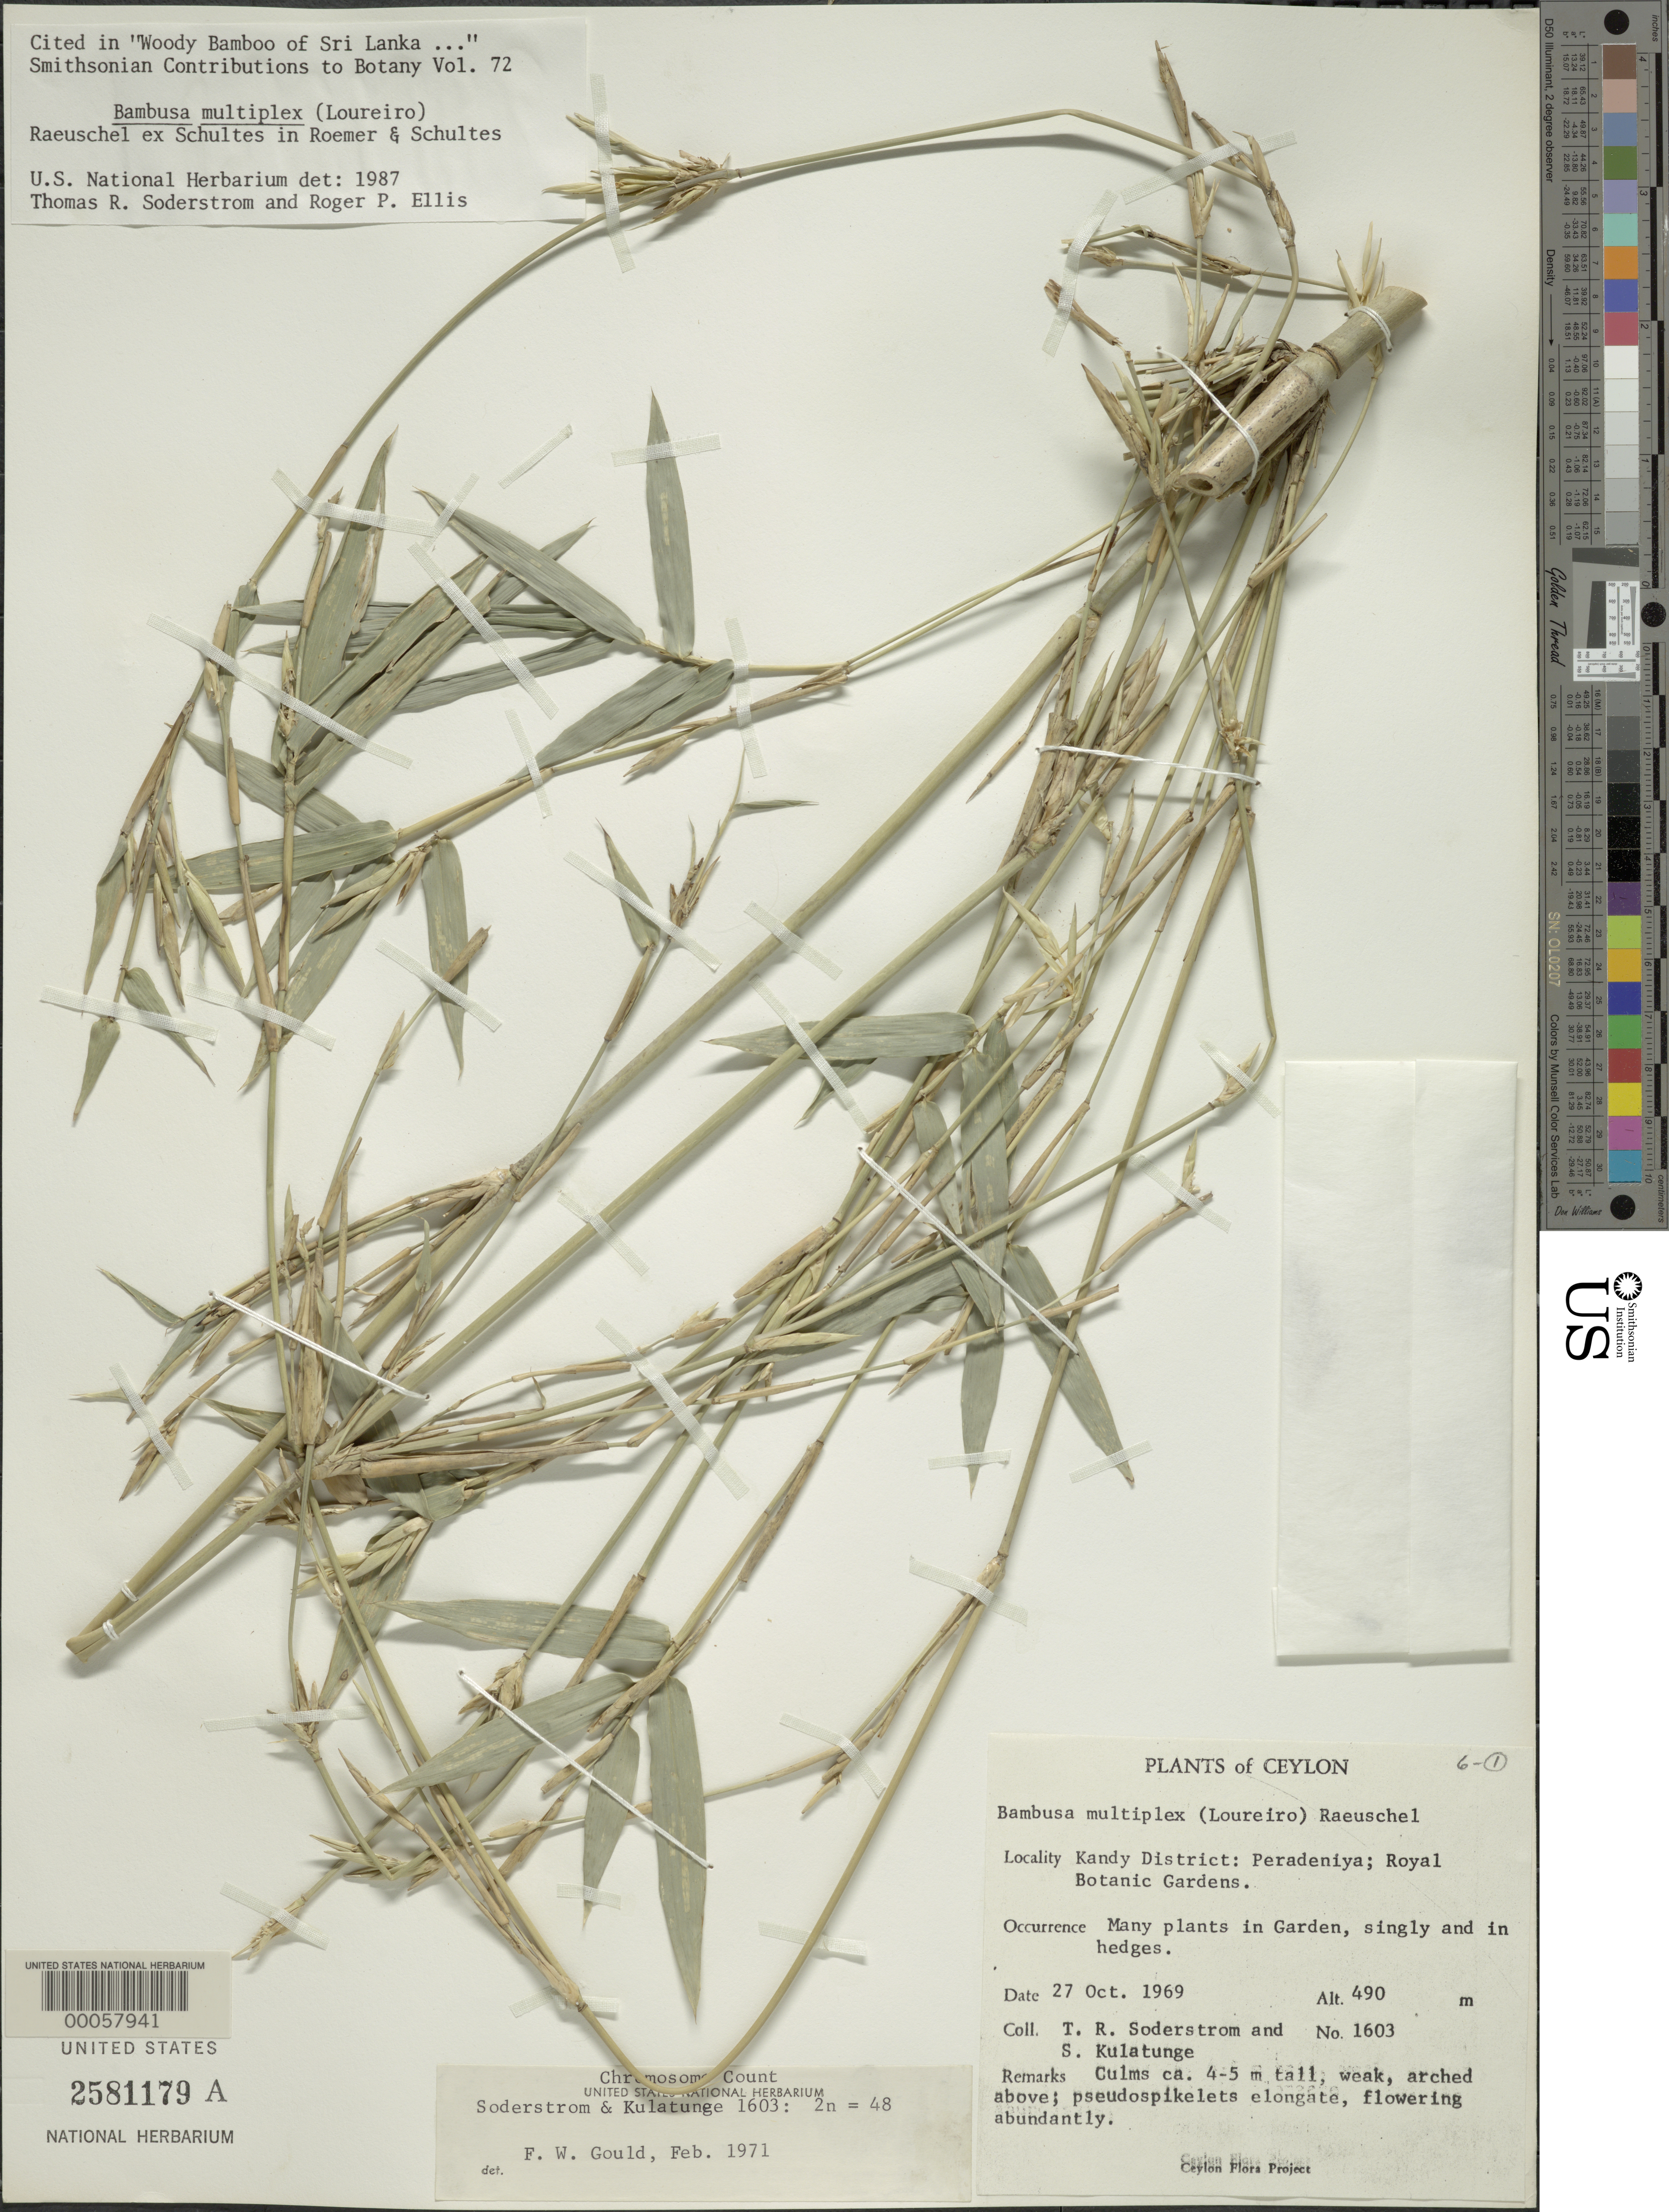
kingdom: Plantae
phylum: Tracheophyta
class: Liliopsida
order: Poales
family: Poaceae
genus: Bambusa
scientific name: Bambusa multiplex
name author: (Lour.) Raeusch. ex Schult. & Schult. f.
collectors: T. R. Soderstrom & S. Kulatunge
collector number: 1603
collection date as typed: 27 Oct 1969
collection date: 1969-10-27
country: Sri Lanka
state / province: Central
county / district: Kandy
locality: Peradeniya, Royal Botanic Gardens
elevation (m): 490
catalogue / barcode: US 2581179A